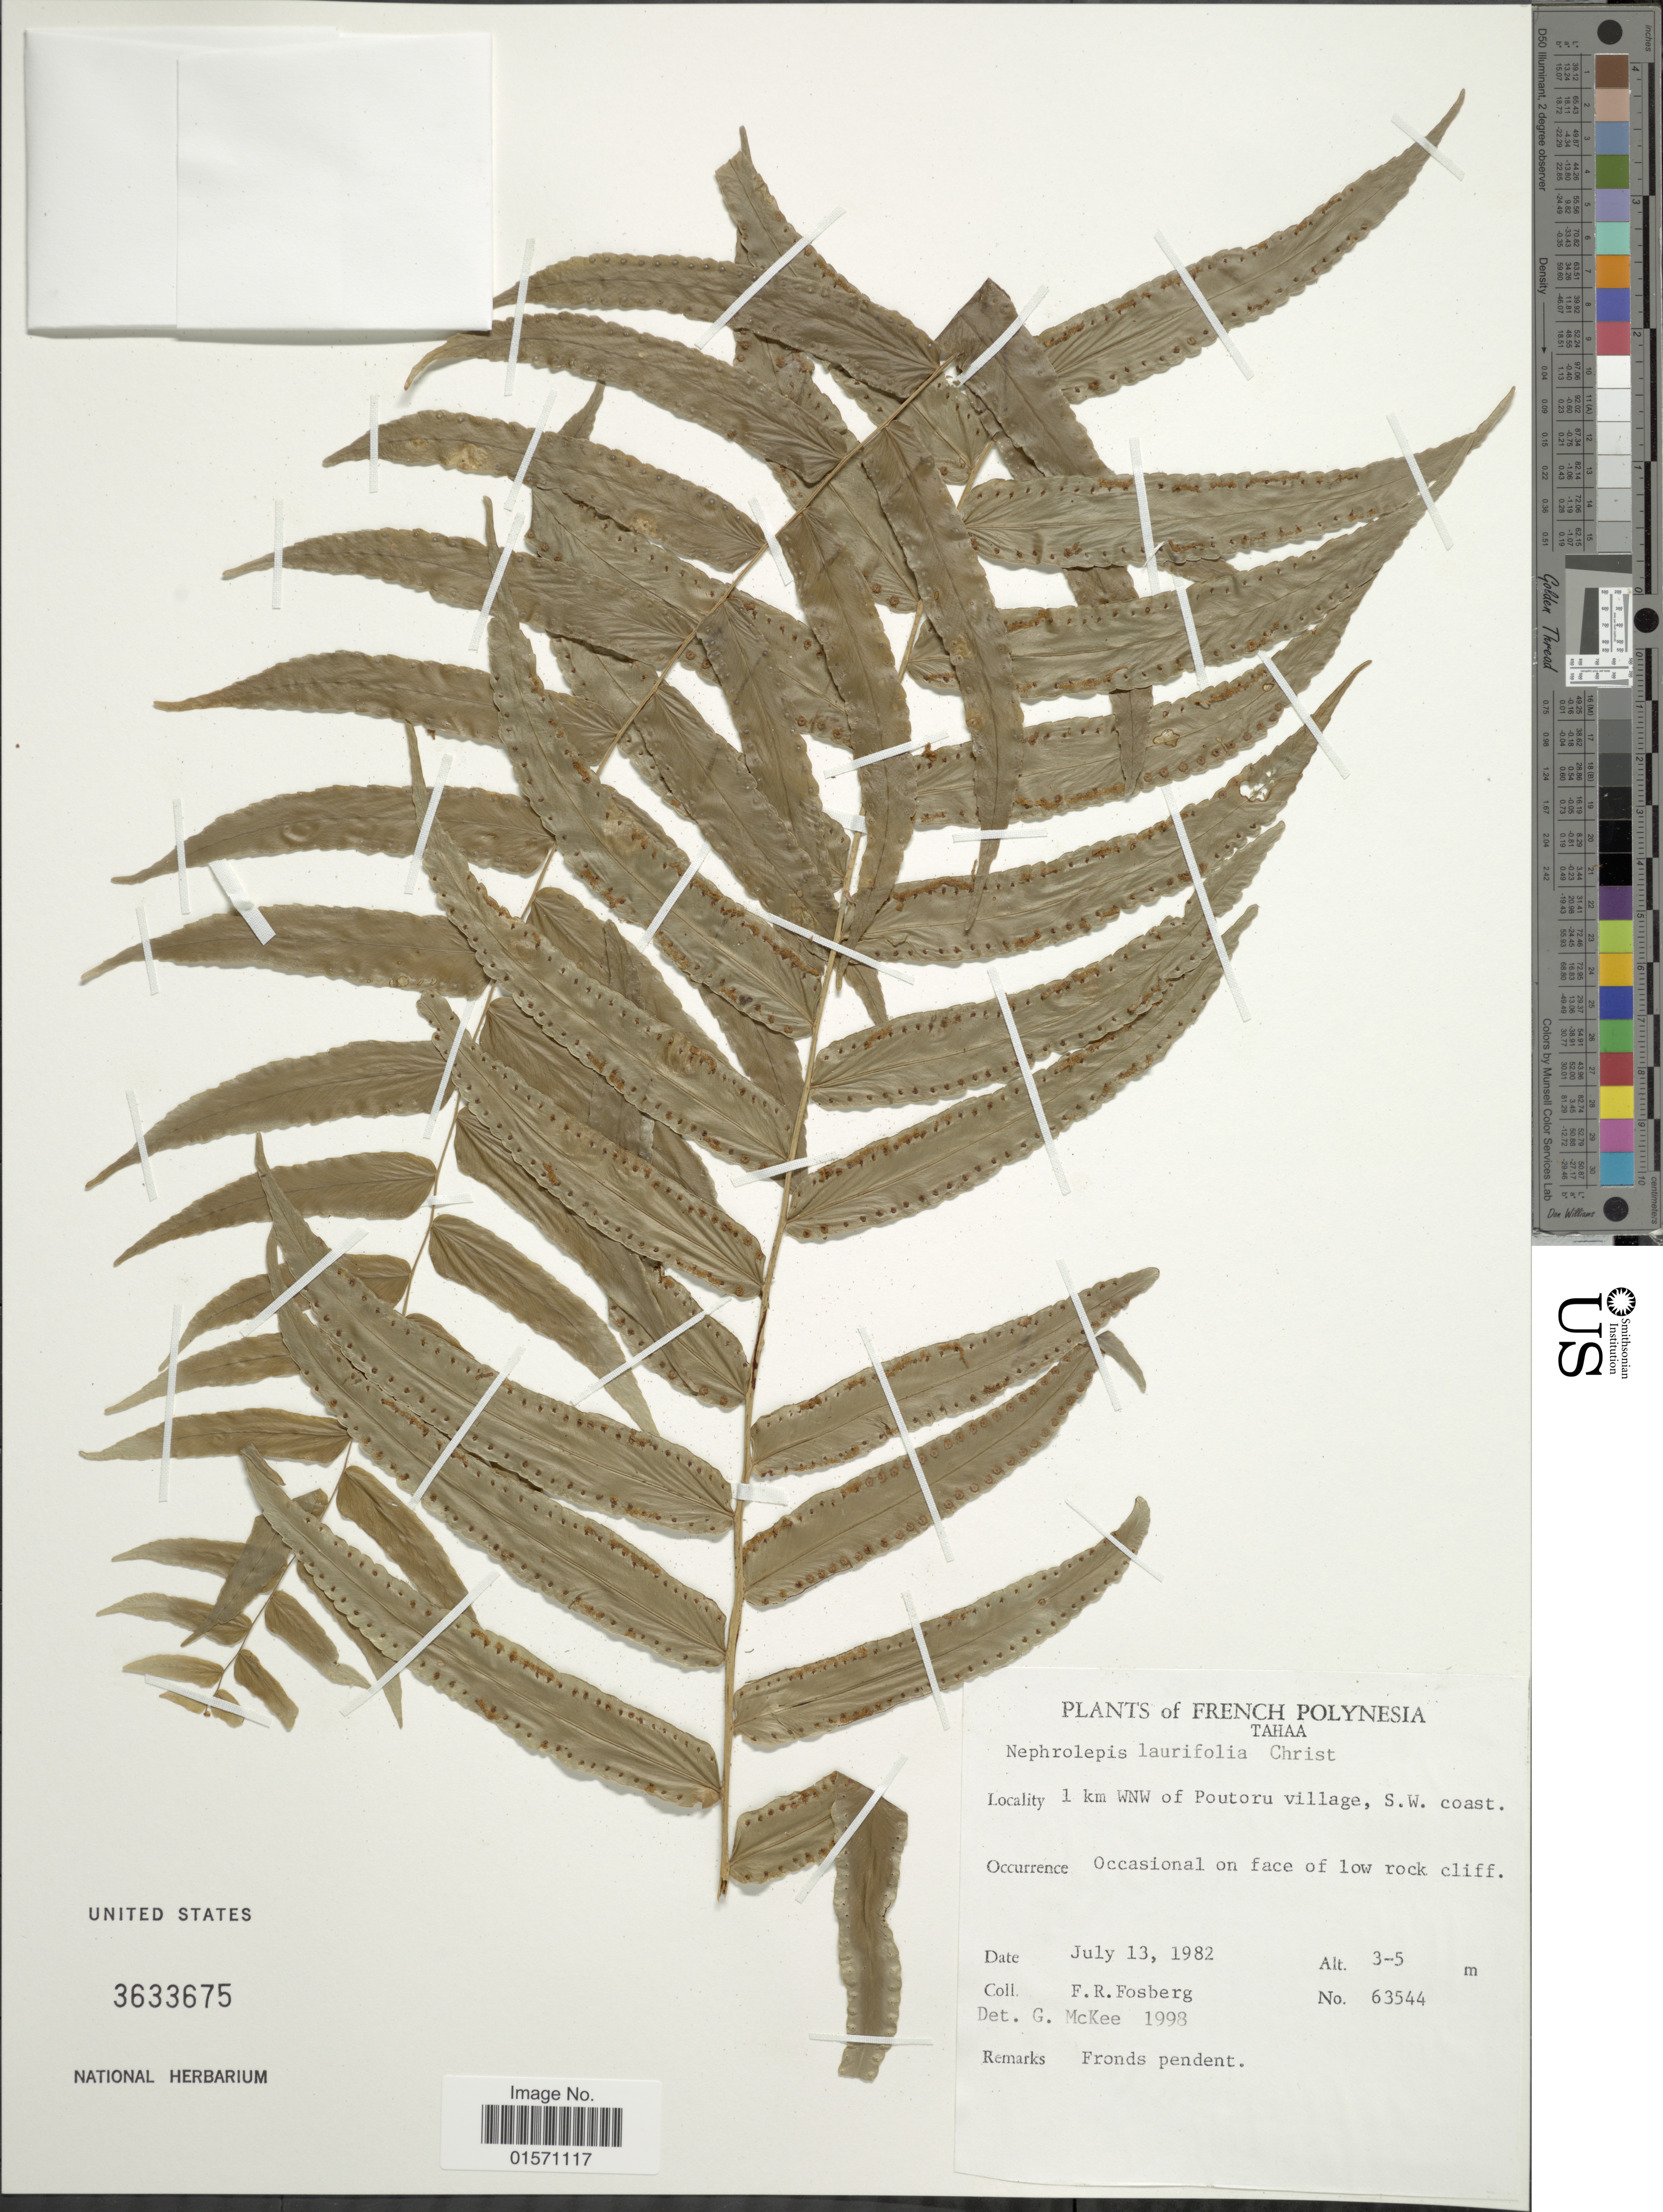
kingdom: Plantae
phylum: Tracheophyta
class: Polypodiopsida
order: Polypodiales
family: Nephrolepidaceae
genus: Nephrolepis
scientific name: Nephrolepis sp.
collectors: F. R. Fosberg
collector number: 63544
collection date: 1982-07-13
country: French Polynesia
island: Tahaa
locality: Tahaa. 1 km WNW of Poutoru village, S.W. coast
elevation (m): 3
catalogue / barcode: US 3633675